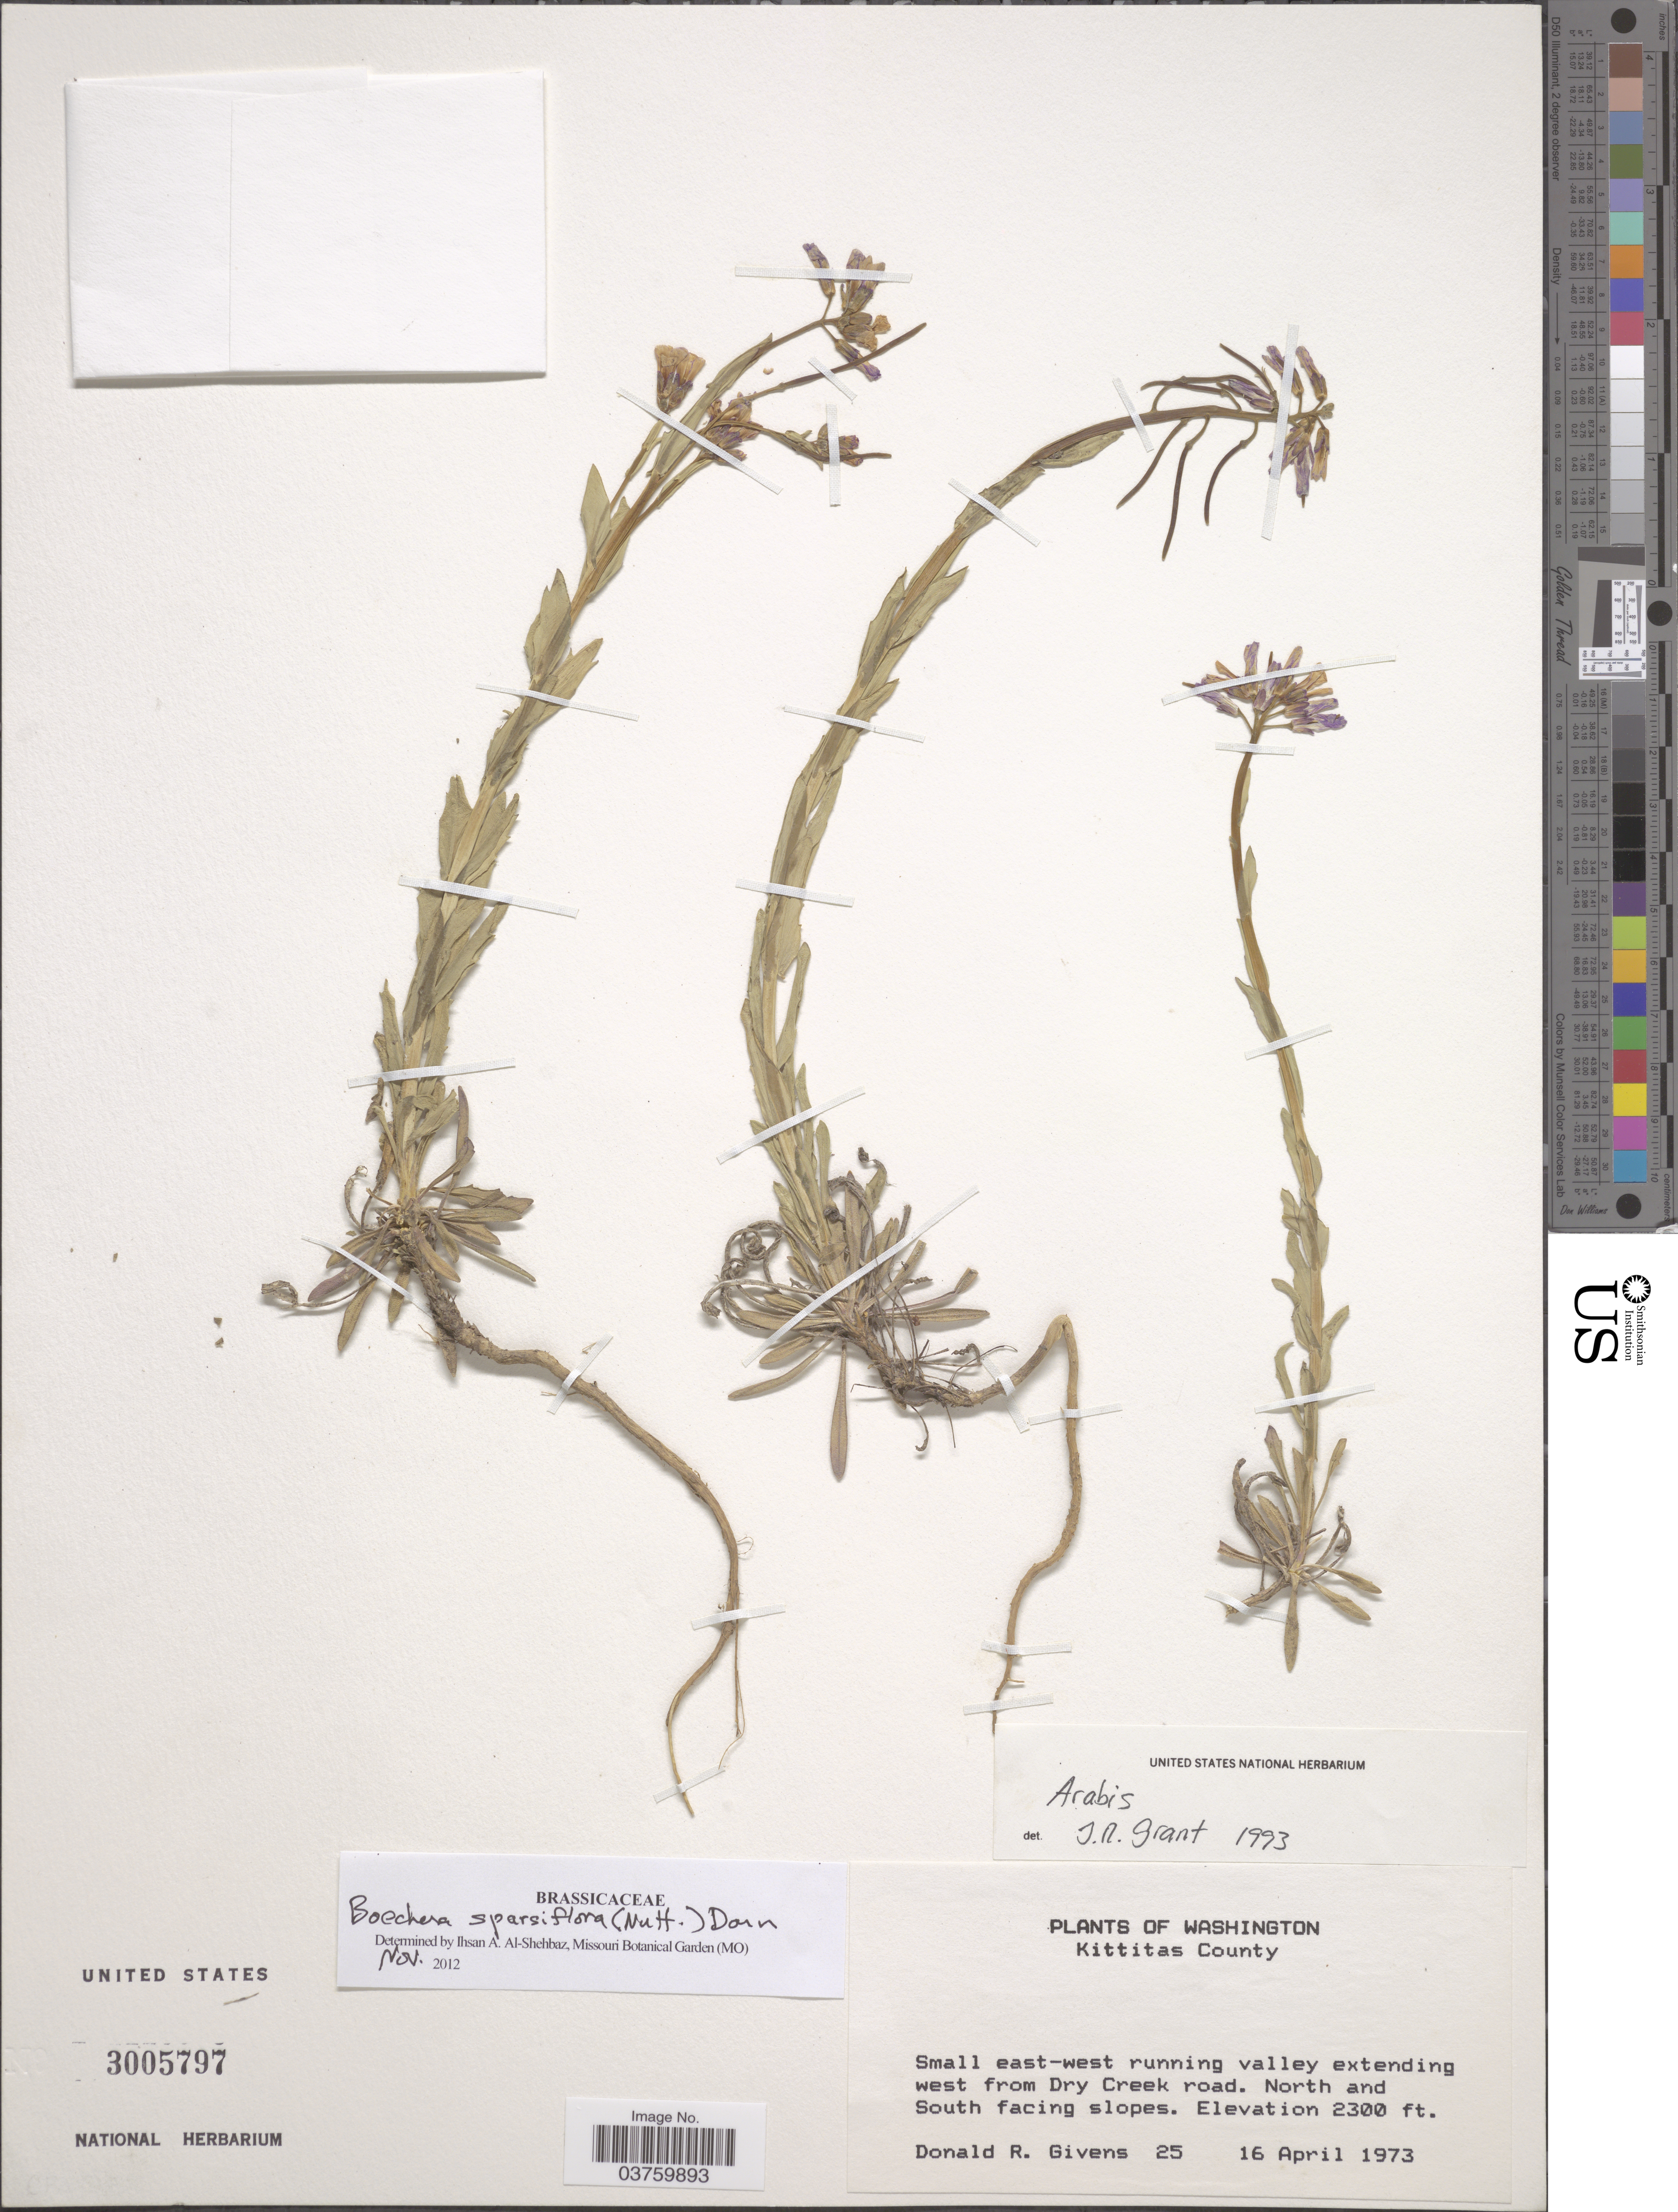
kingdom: Plantae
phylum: Tracheophyta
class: Magnoliopsida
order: Brassicales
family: Brassicaceae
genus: Boechera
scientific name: Boechera sparsiflora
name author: (Nutt.) Dorn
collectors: D. Givens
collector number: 25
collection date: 1973-04-16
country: United States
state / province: Washington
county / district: Kittitas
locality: Kittitas County. West from Dry Creek road. North and South facing slopes.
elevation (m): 701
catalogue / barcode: US 3005797